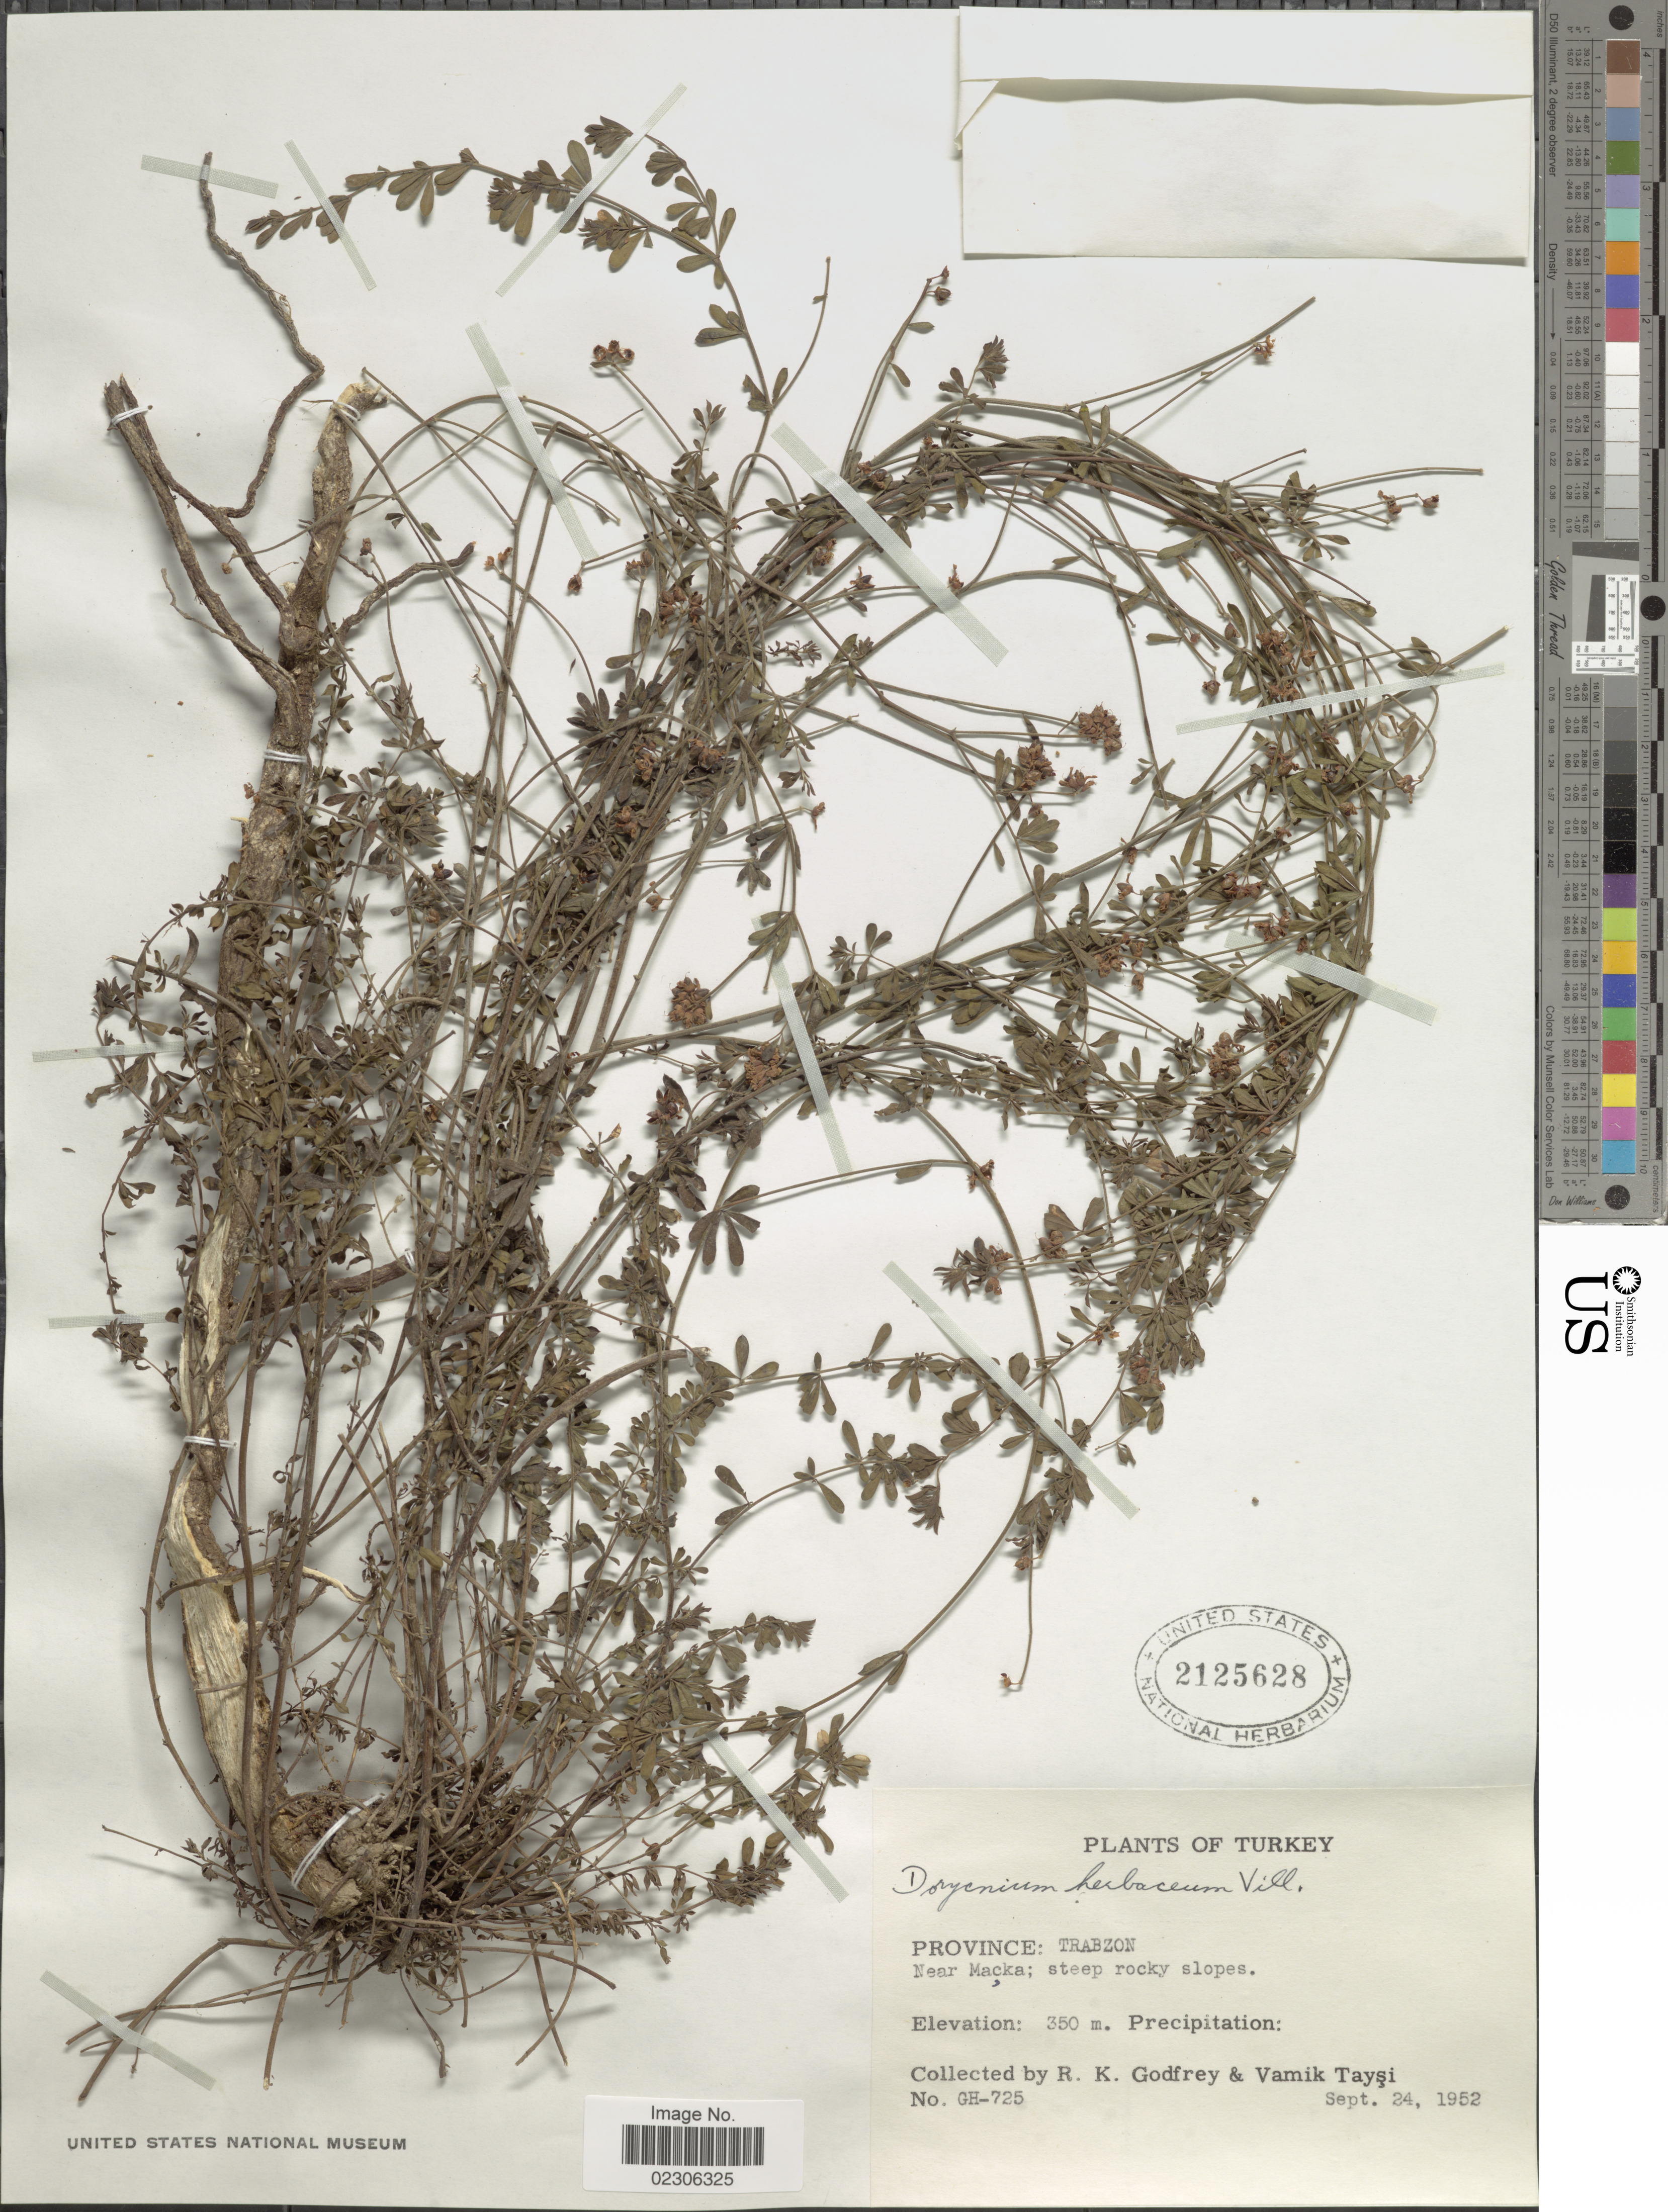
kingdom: Plantae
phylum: Tracheophyta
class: Magnoliopsida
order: Fabales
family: Fabaceae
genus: Dorycnium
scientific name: Dorycnium herbaceum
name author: Vill.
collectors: R. K. Godfrey & V. Taysi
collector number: GH-725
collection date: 1952-09-24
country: Turkey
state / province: Trabzon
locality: Province: Trabzone, Near Macka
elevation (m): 350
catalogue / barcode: US 2125628